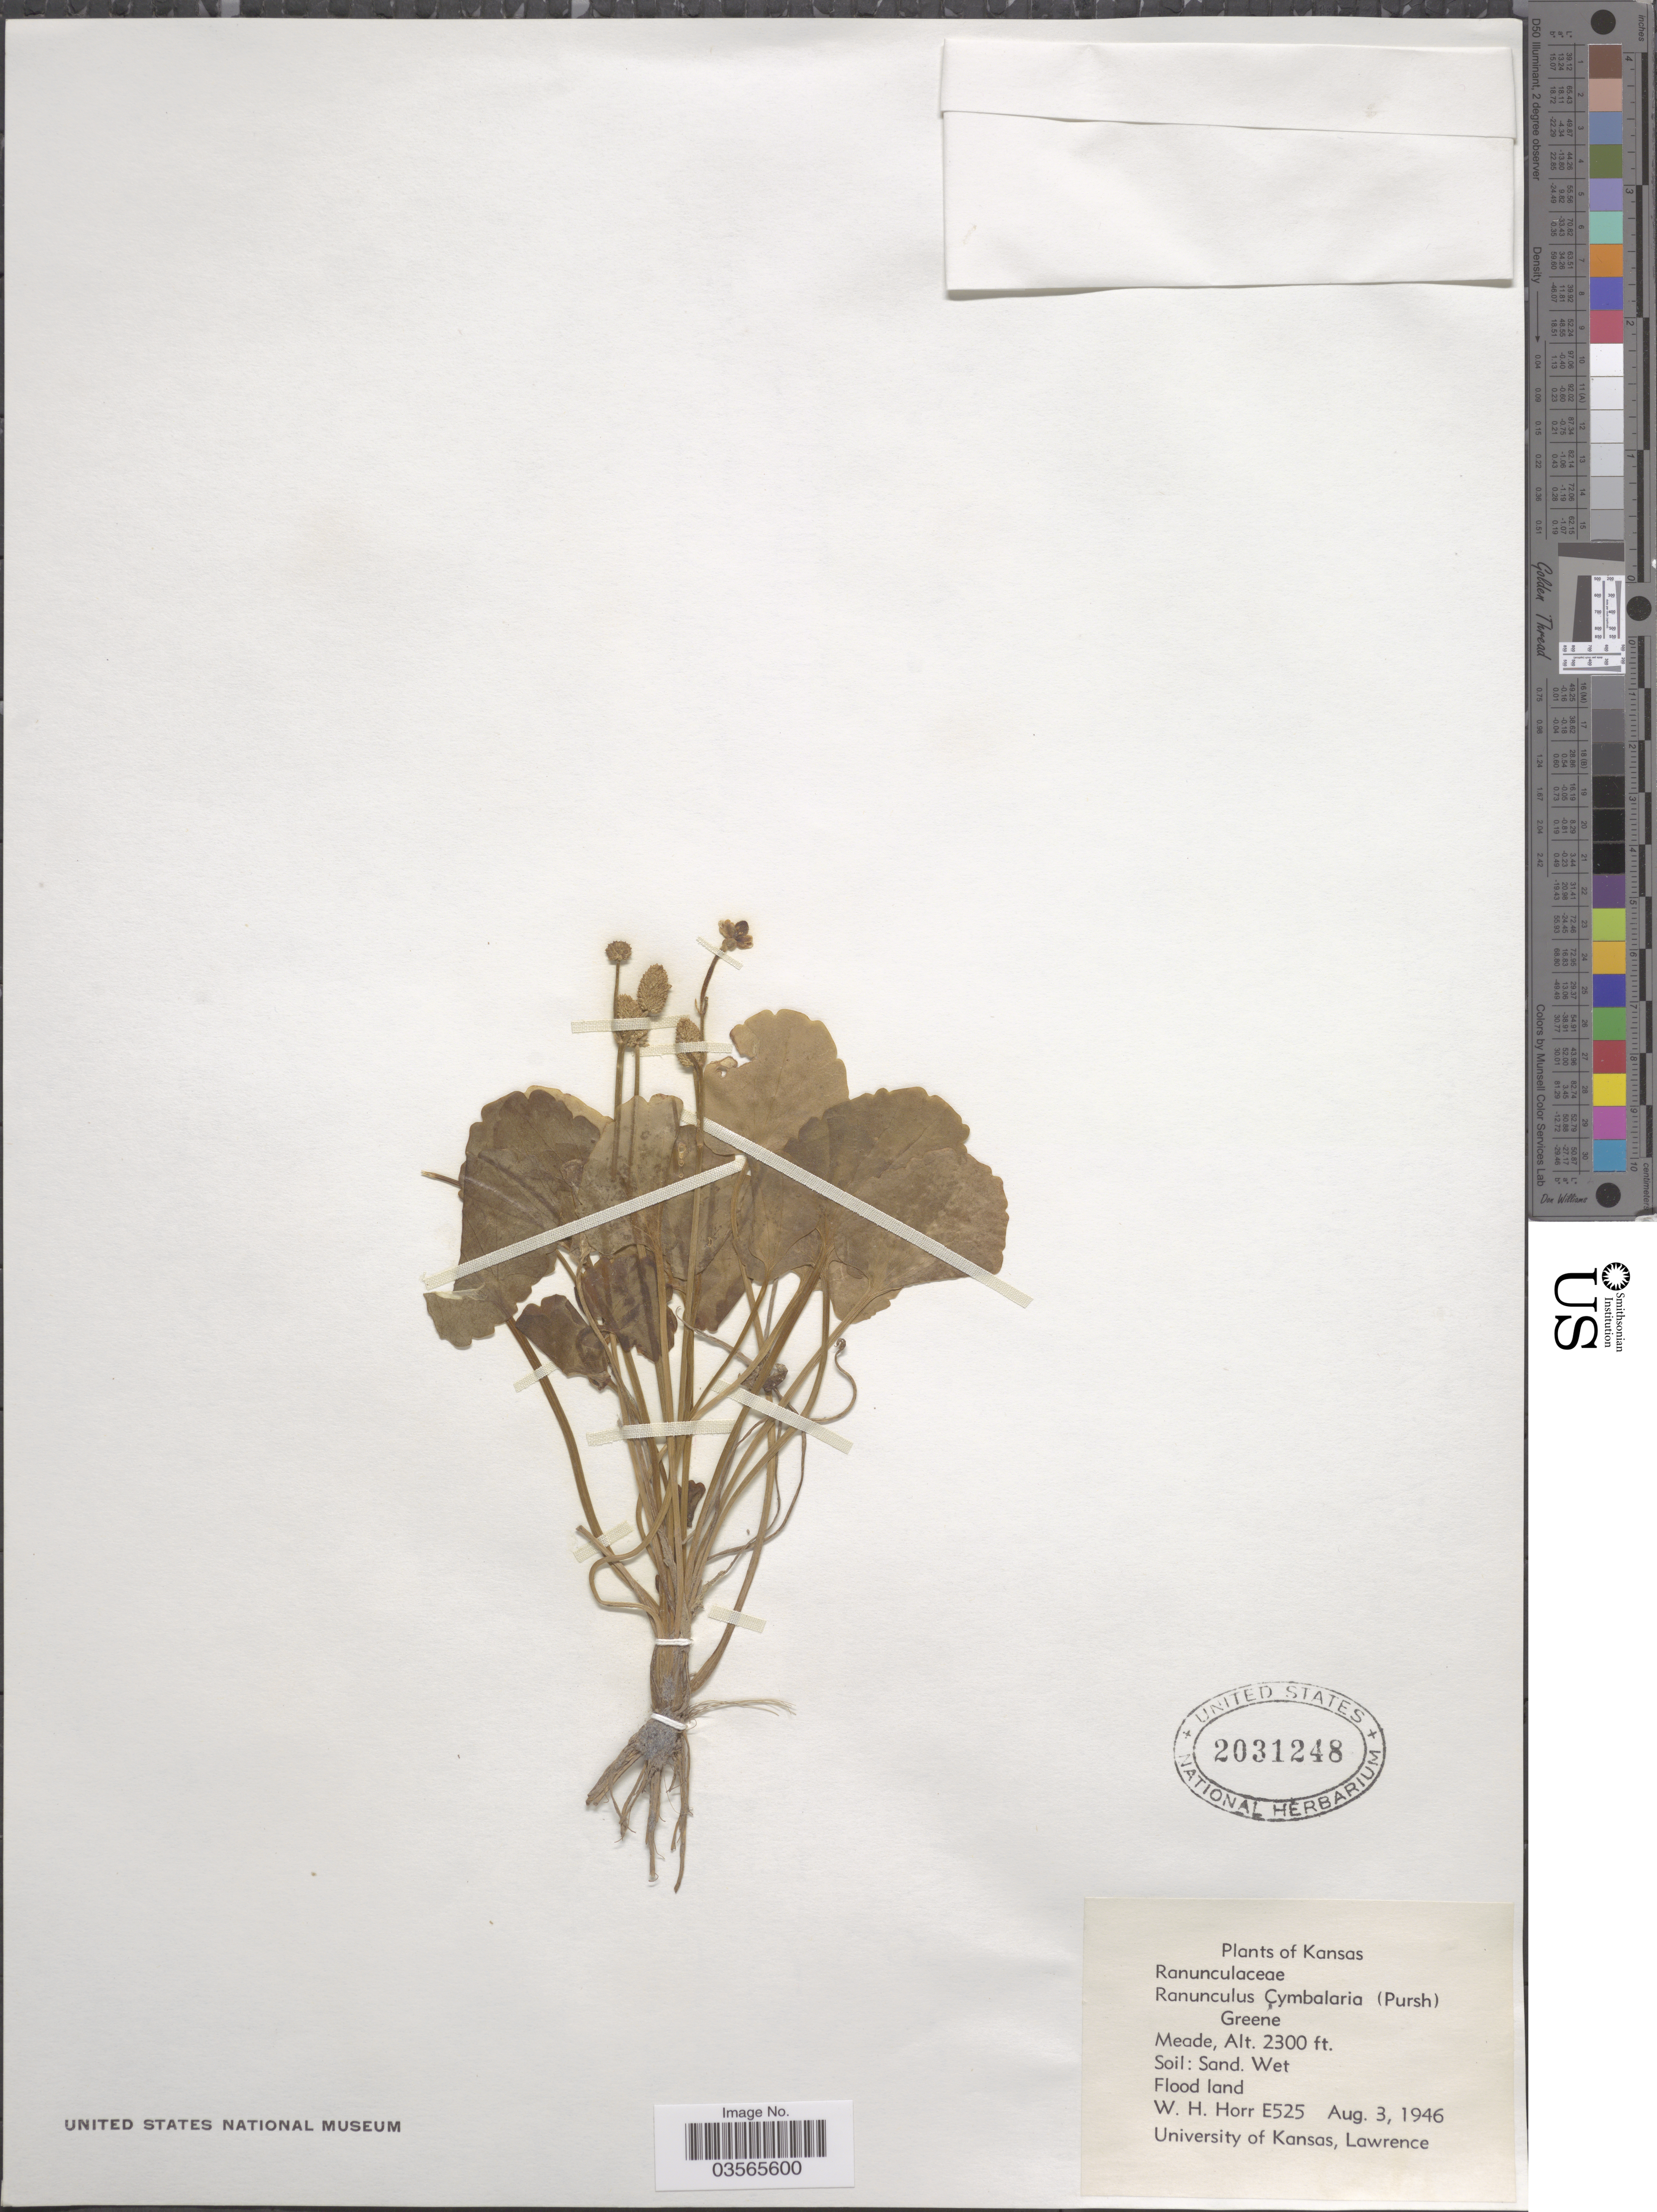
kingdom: Plantae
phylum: Tracheophyta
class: Magnoliopsida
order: Ranunculales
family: Ranunculaceae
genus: Halerpestes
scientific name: Halerpestes cymbalaria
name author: (Pursh) Greene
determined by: Strong, M. T., (US), Smithsonian Institution - National Museum of Natural History (UNITED STATES)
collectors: W. H. Horr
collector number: E525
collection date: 1946-08-03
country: United States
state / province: Kansas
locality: Meade, Flood Land.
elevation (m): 701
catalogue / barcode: US 2031248